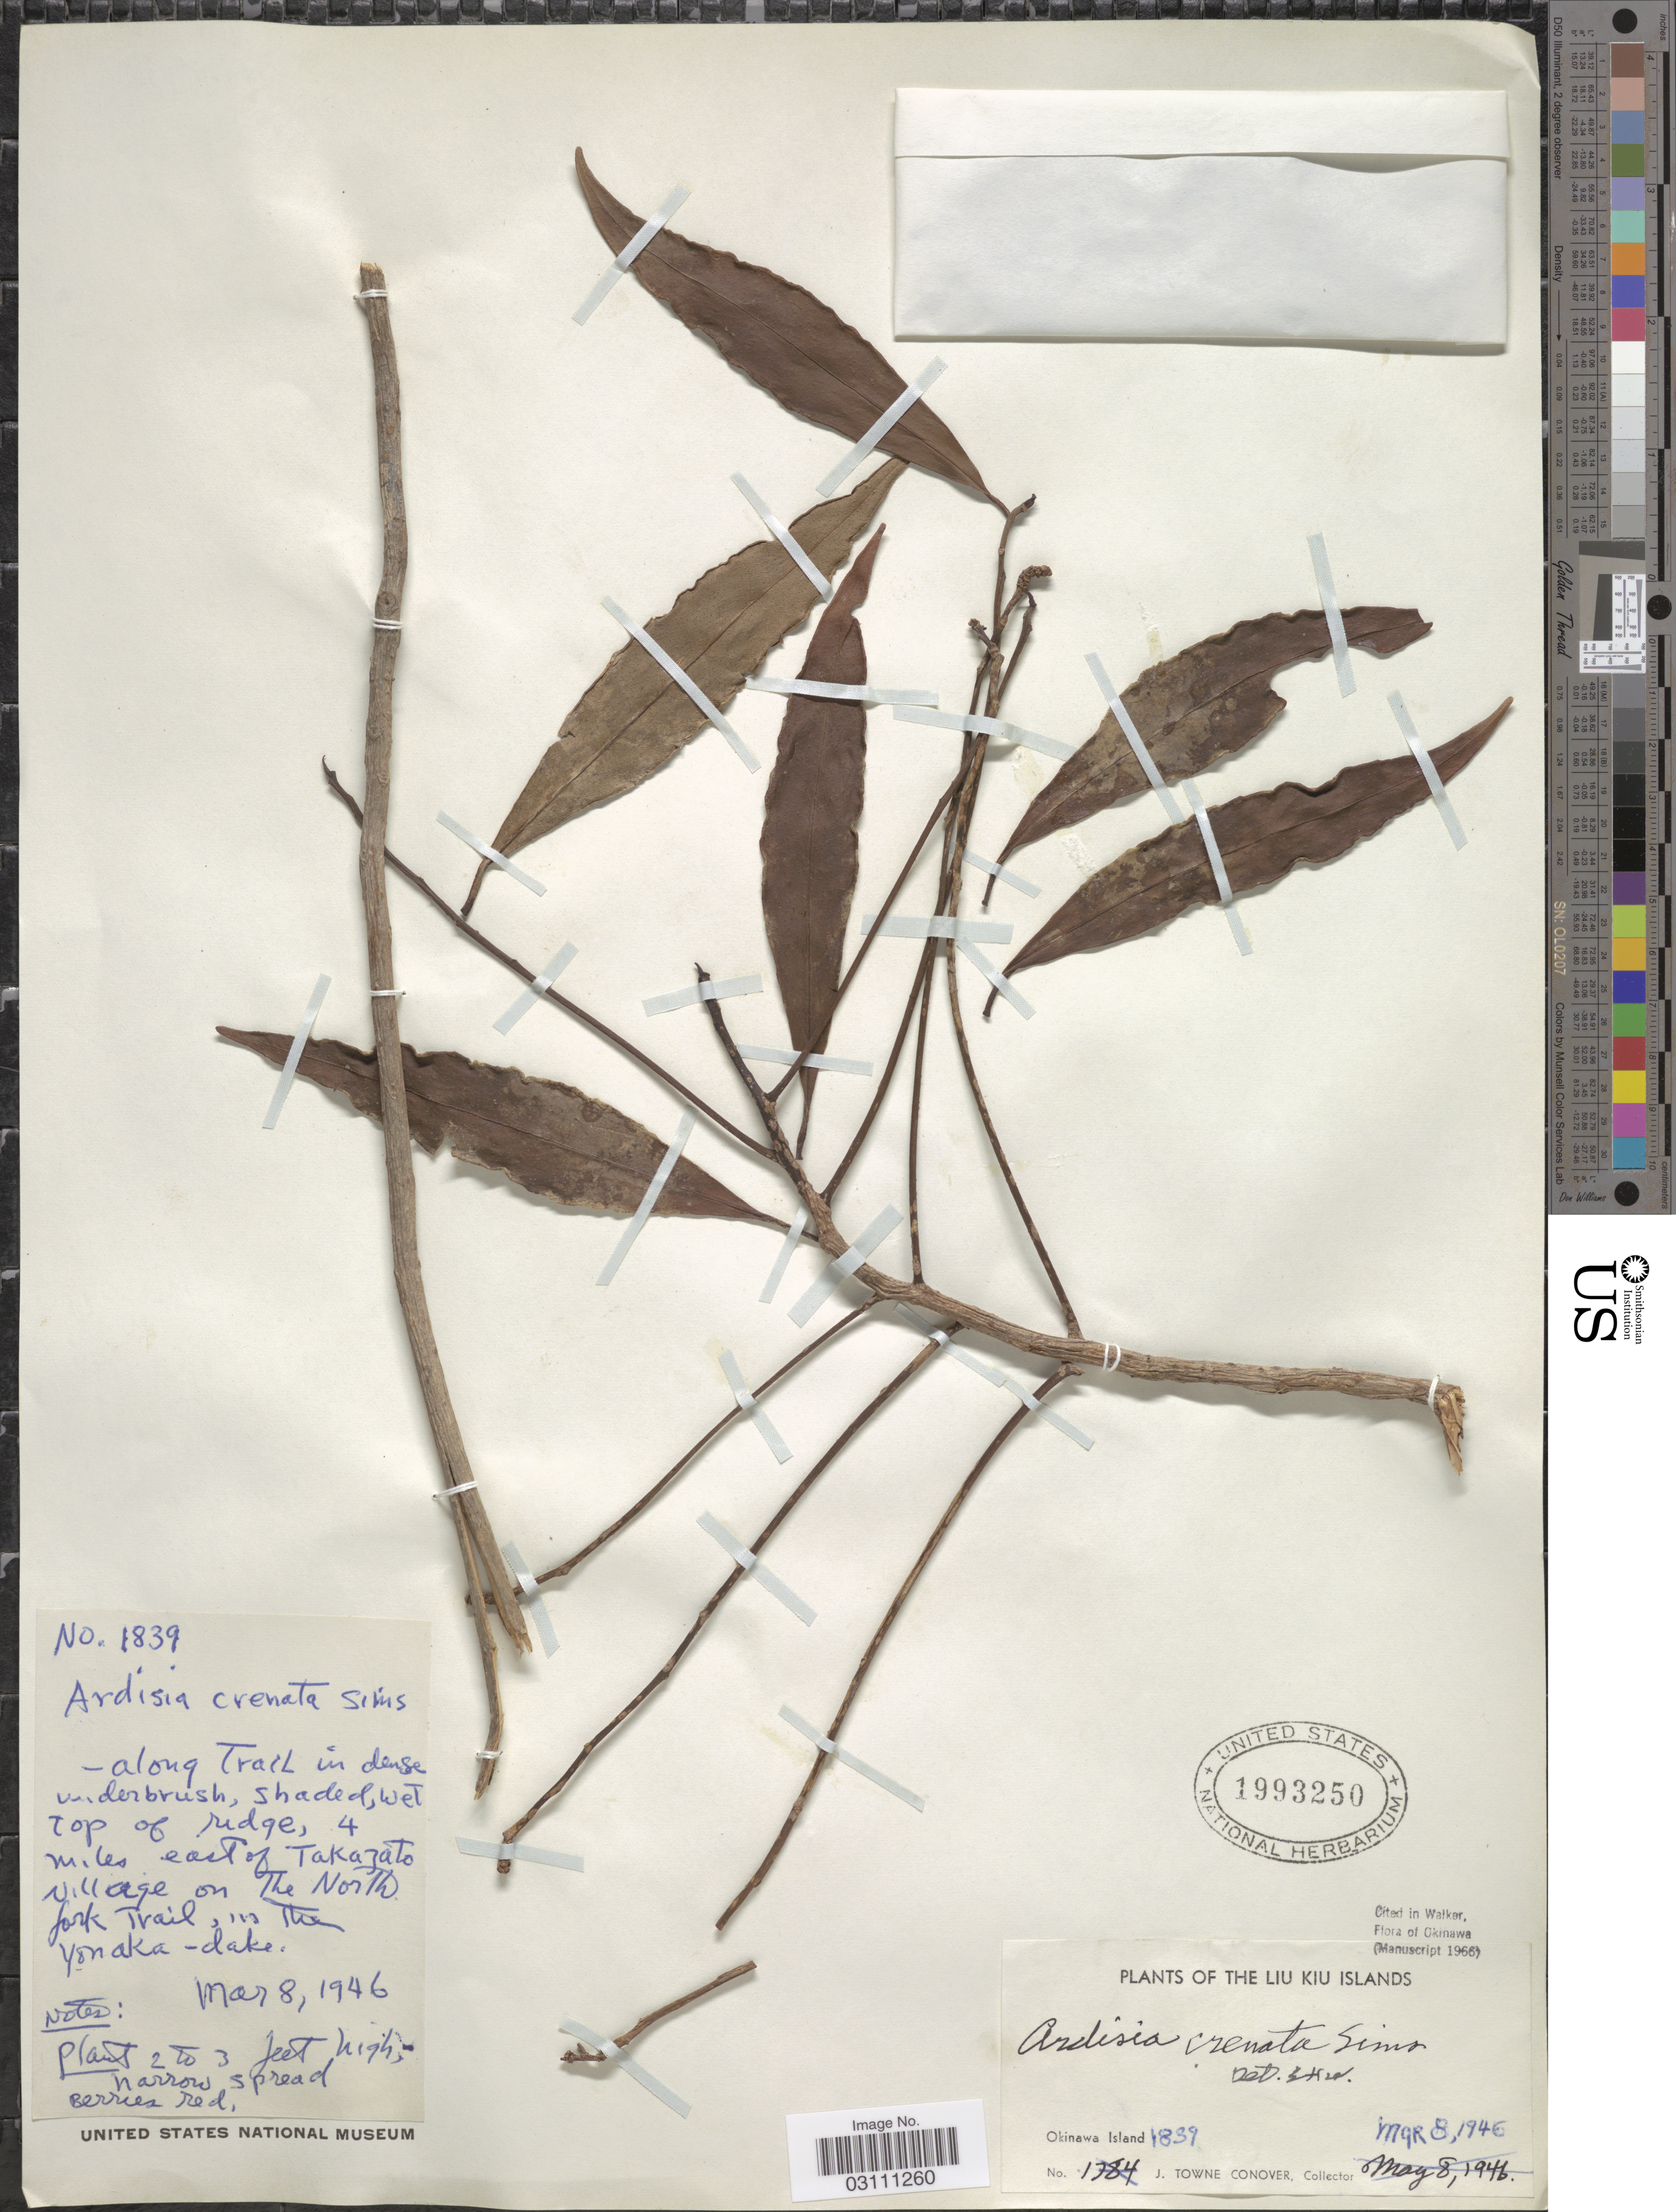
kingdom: Plantae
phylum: Tracheophyta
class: Magnoliopsida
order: Ericales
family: Primulaceae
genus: Ardisia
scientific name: Ardisia crenata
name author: Sims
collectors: J. T. Conover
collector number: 1839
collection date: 1946-03-08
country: Japan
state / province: Okinawa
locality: The Liu Kiu Islands. Okinawa Island. Top of ridge, 4 miles east of Takazato village on The North fork Trail, in The Yonaka-dake.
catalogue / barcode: US 1993250